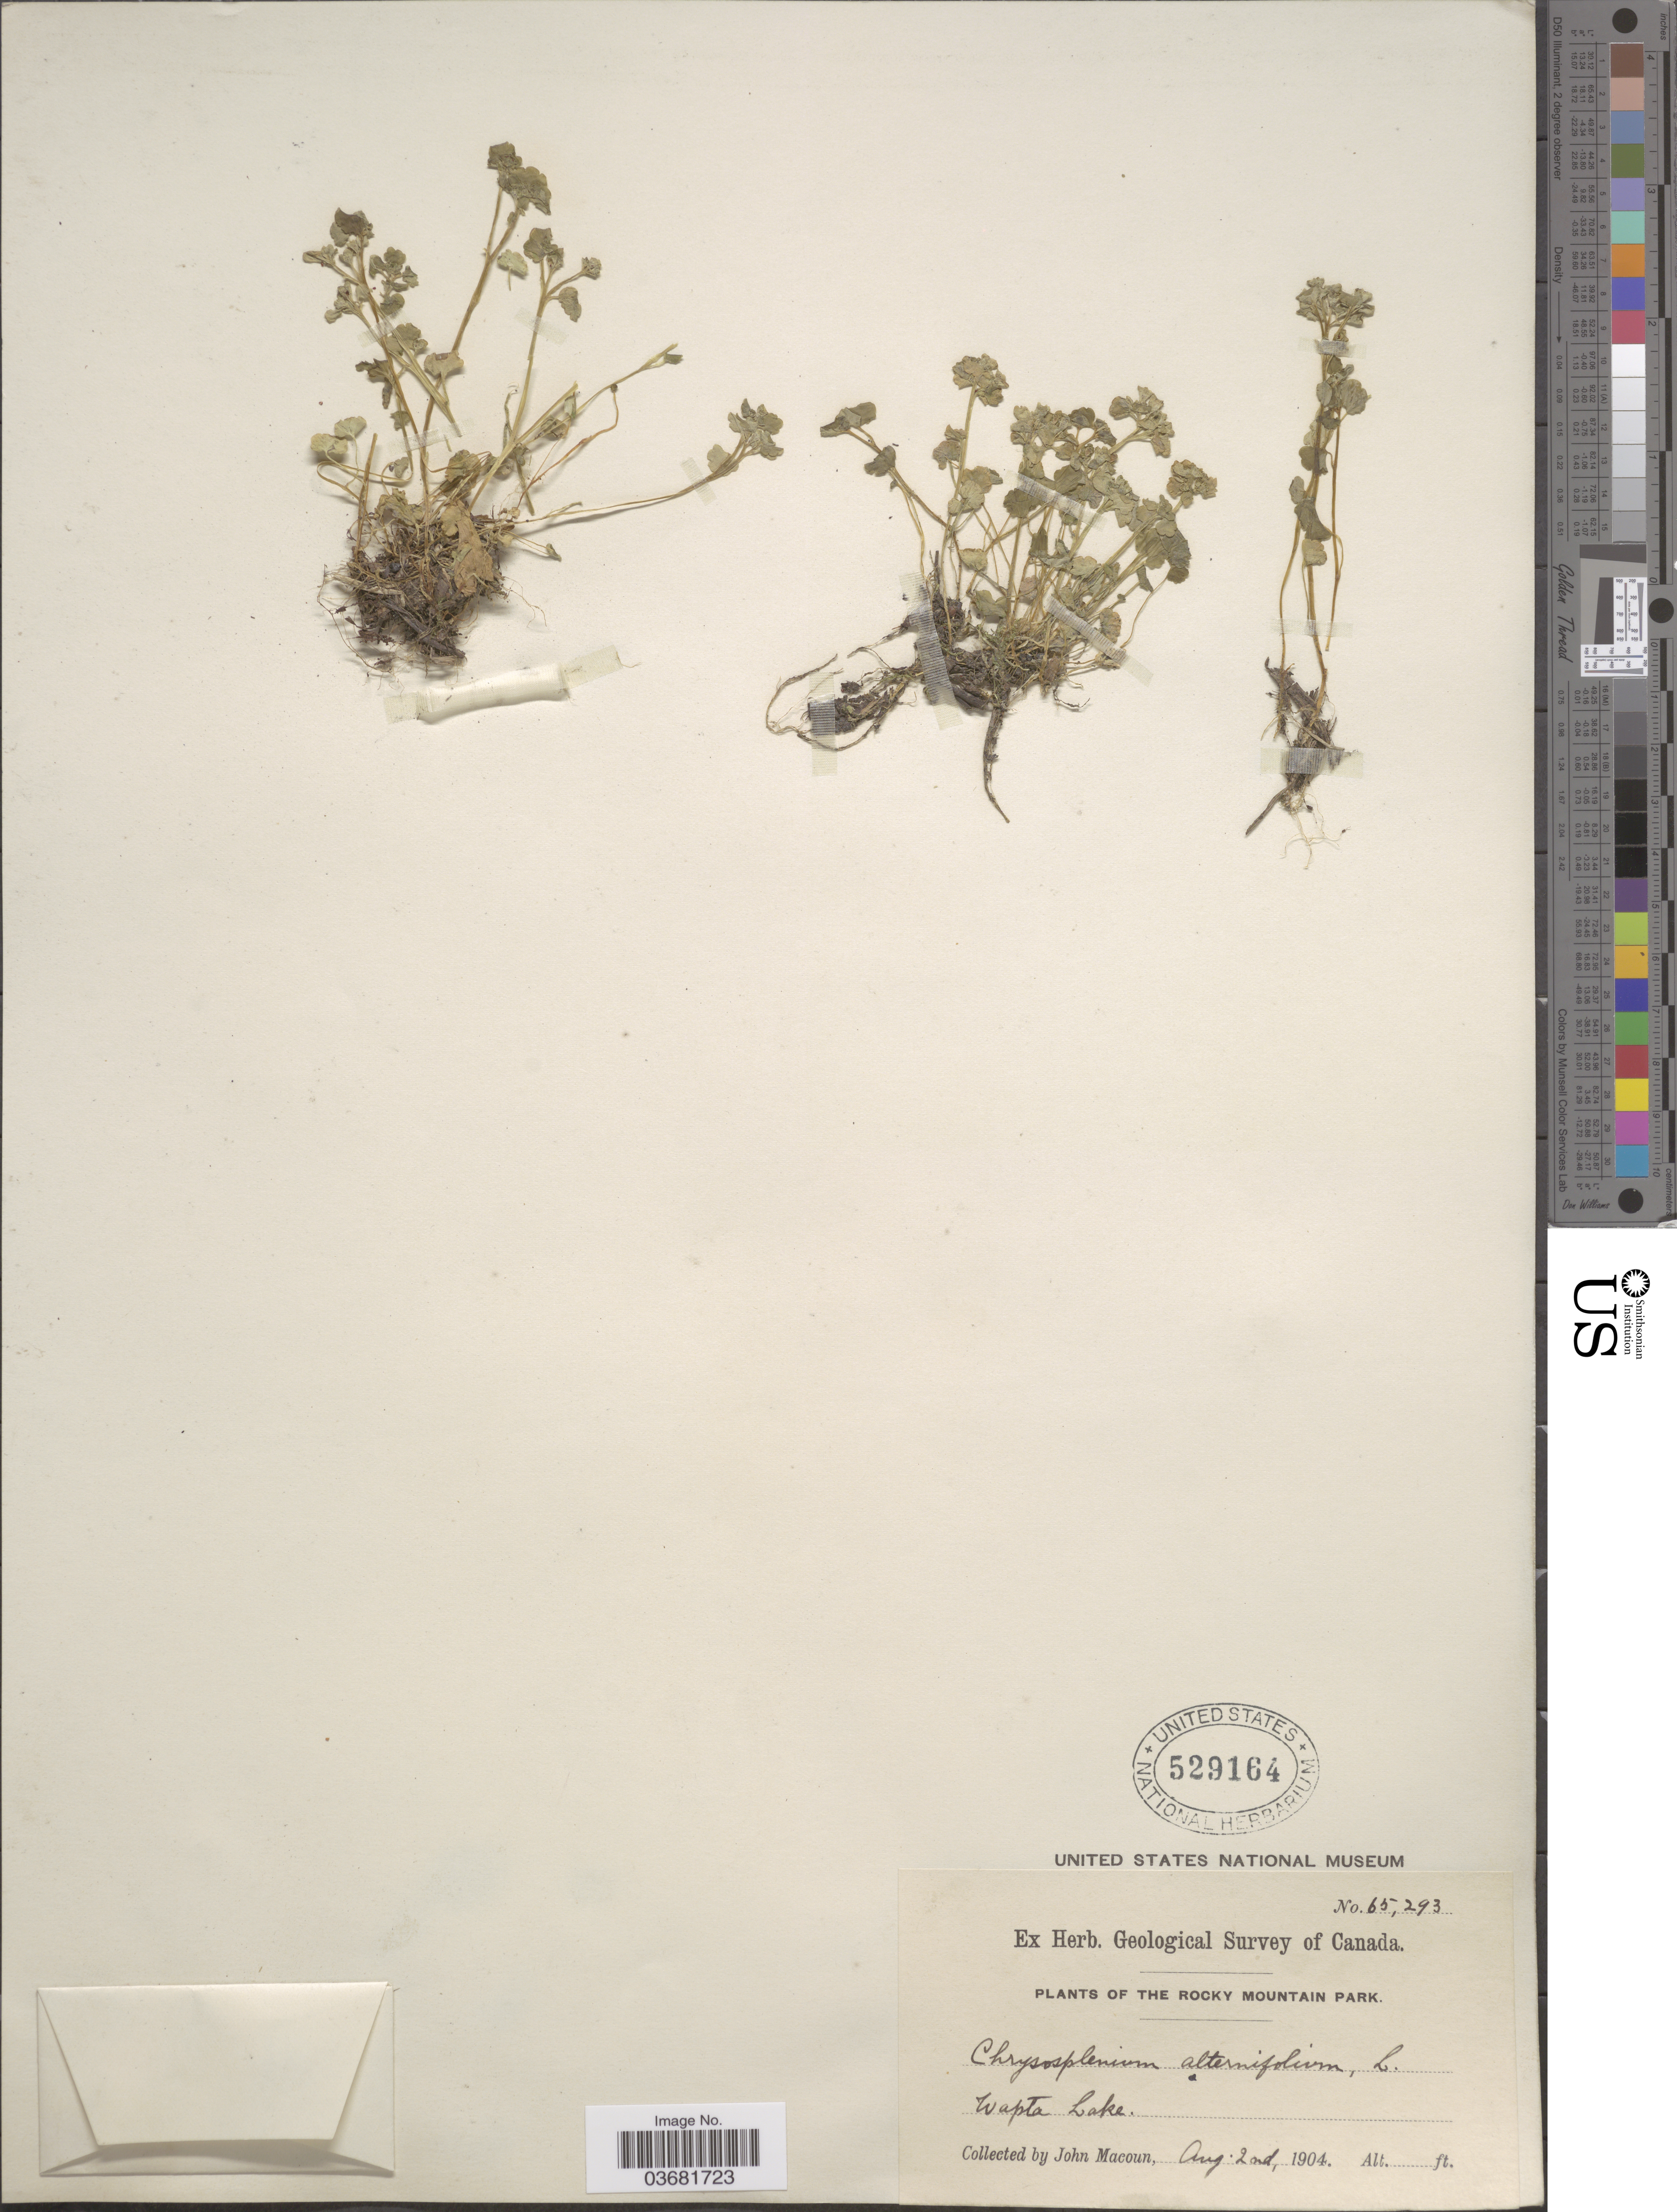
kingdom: Plantae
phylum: Tracheophyta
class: Magnoliopsida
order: Saxifragales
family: Saxifragaceae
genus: Chrysosplenium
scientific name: Chrysosplenium tetrandrum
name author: (N. Lund) Th. Fr.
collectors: J. Macoun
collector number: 65293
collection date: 1904-08-02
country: Canada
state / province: British Columbia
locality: Geological Survey of Canada. The Rocky Mountain Park. Wapta Lake.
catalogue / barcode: US 529164